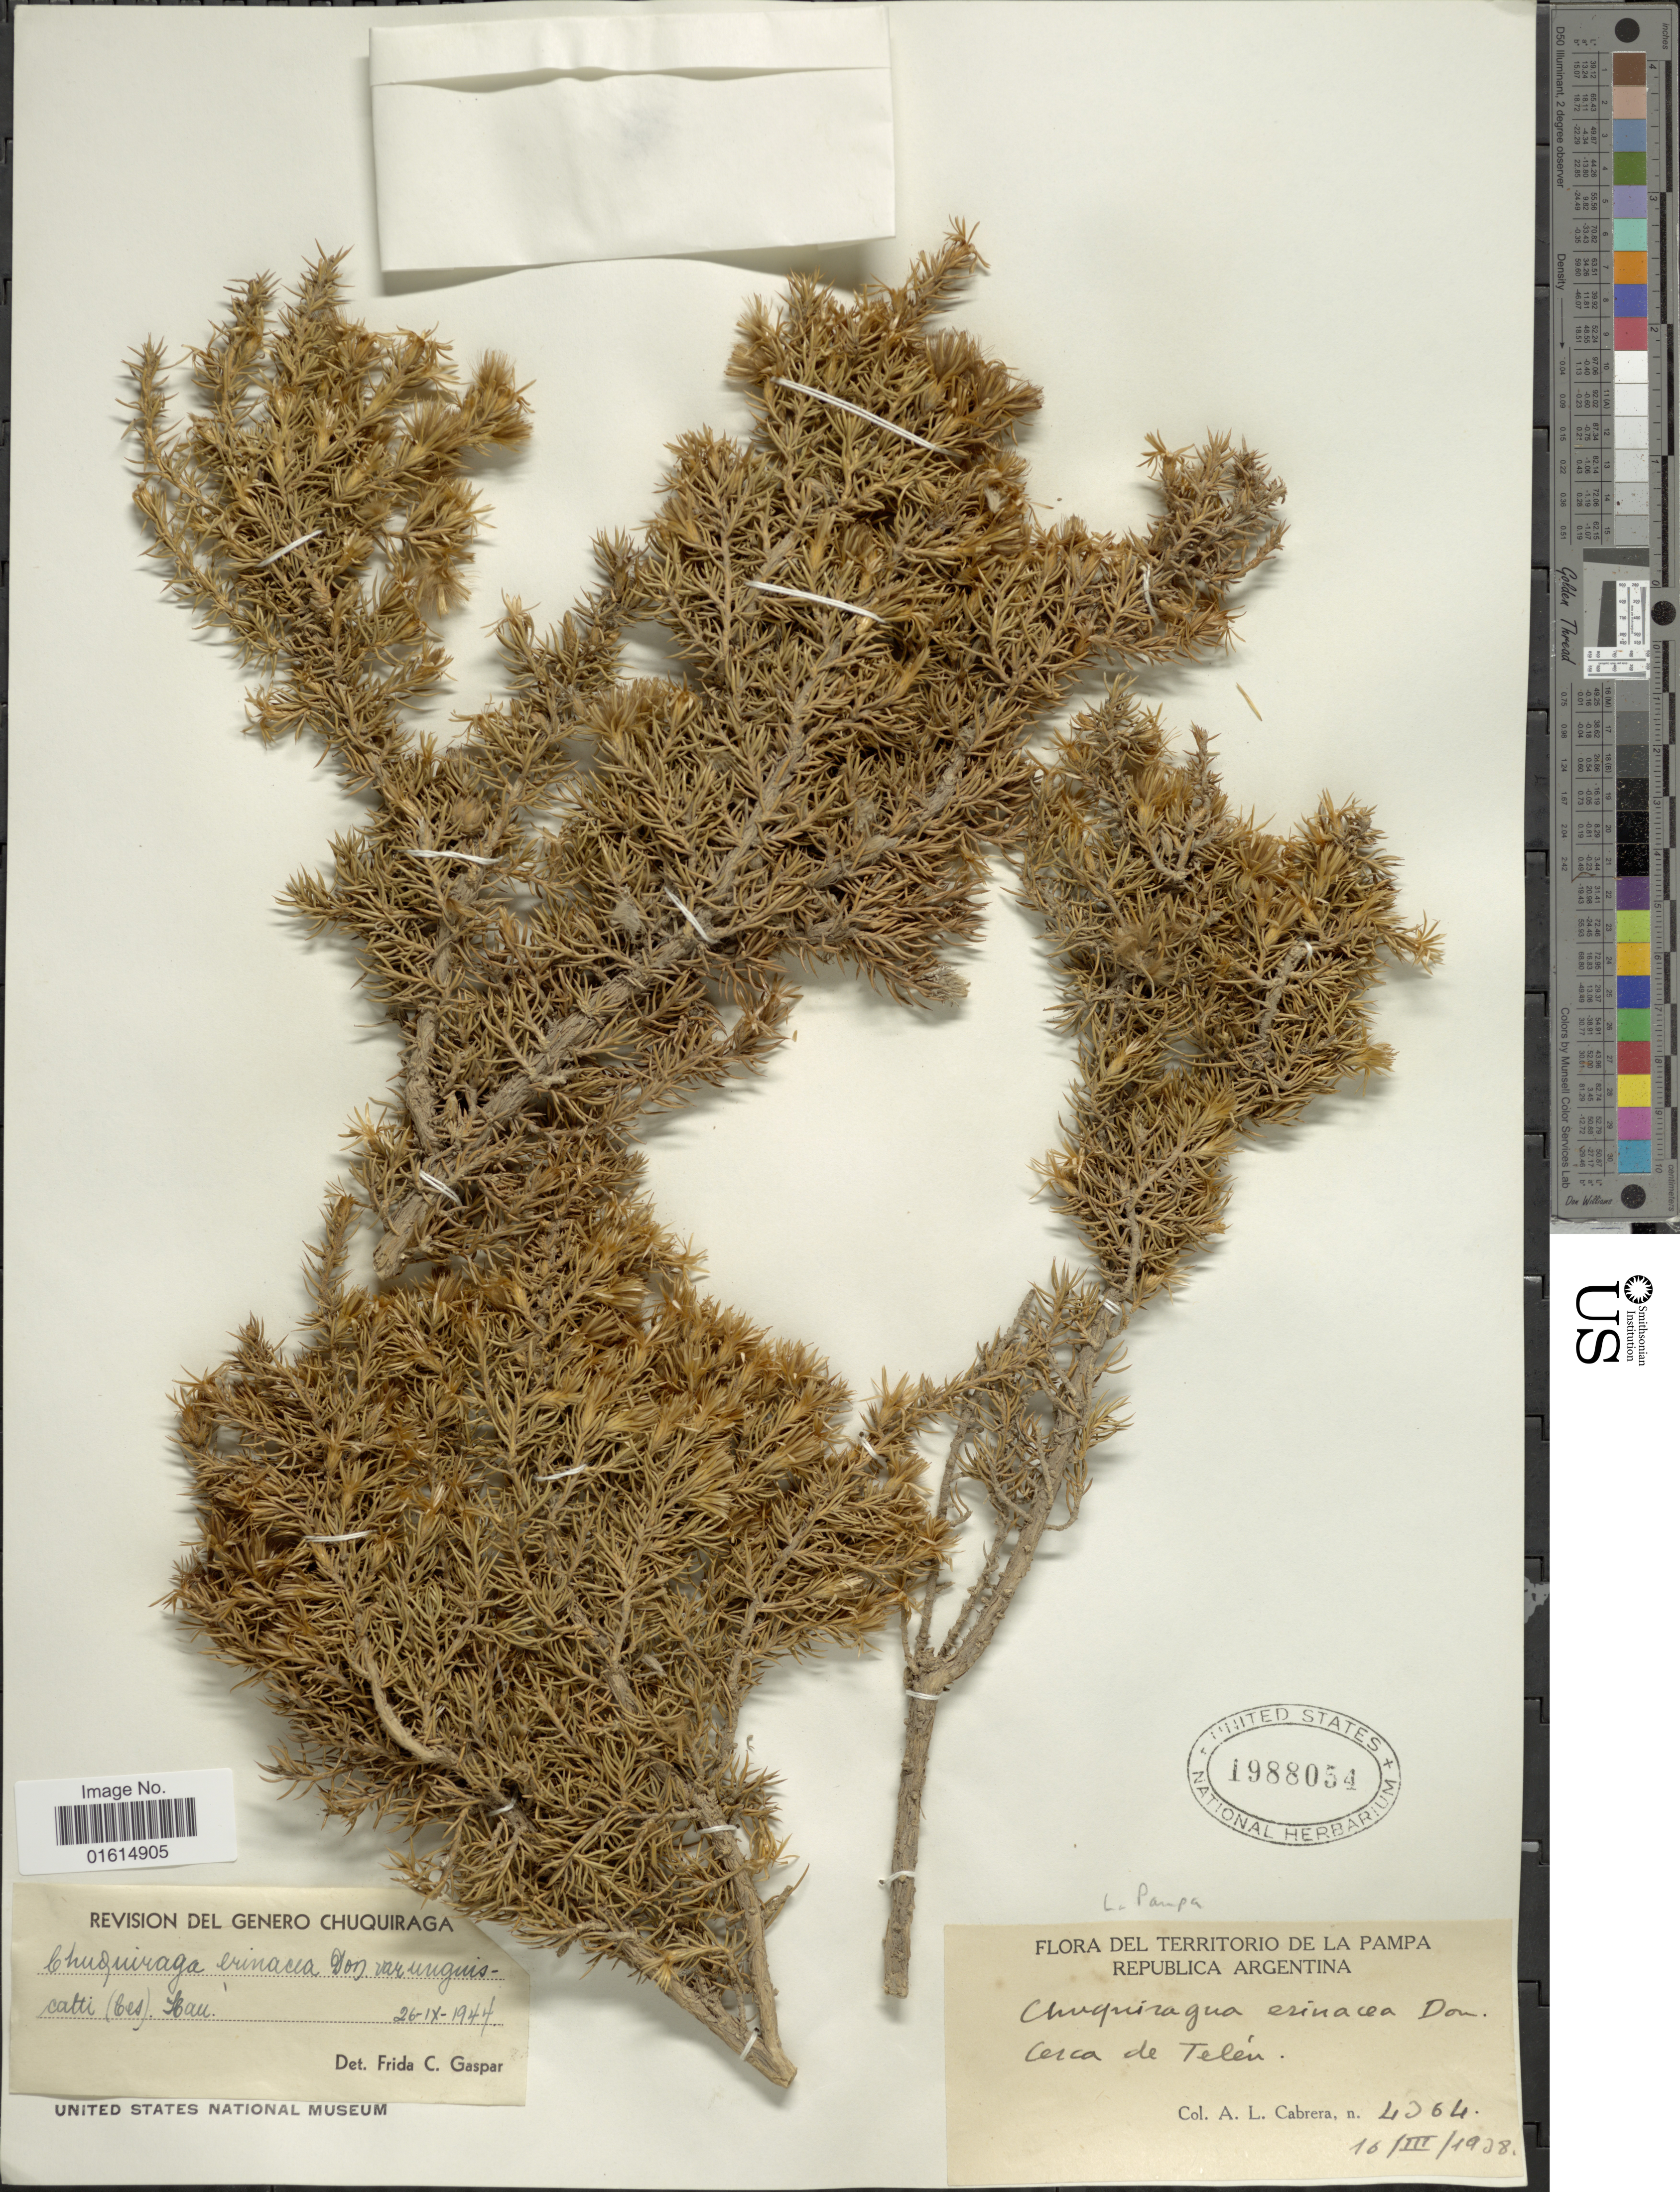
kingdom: Plantae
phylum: Tracheophyta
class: Magnoliopsida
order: Asterales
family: Asteraceae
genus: Chuquiraga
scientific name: Chuquiraga erinacea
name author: D. Don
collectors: A. L. Cabrera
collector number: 4364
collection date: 1938-03-19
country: Argentina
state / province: La Pampa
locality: Territorio de La Pampa, Republica Argentina, cerca de Telen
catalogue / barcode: US 1988054